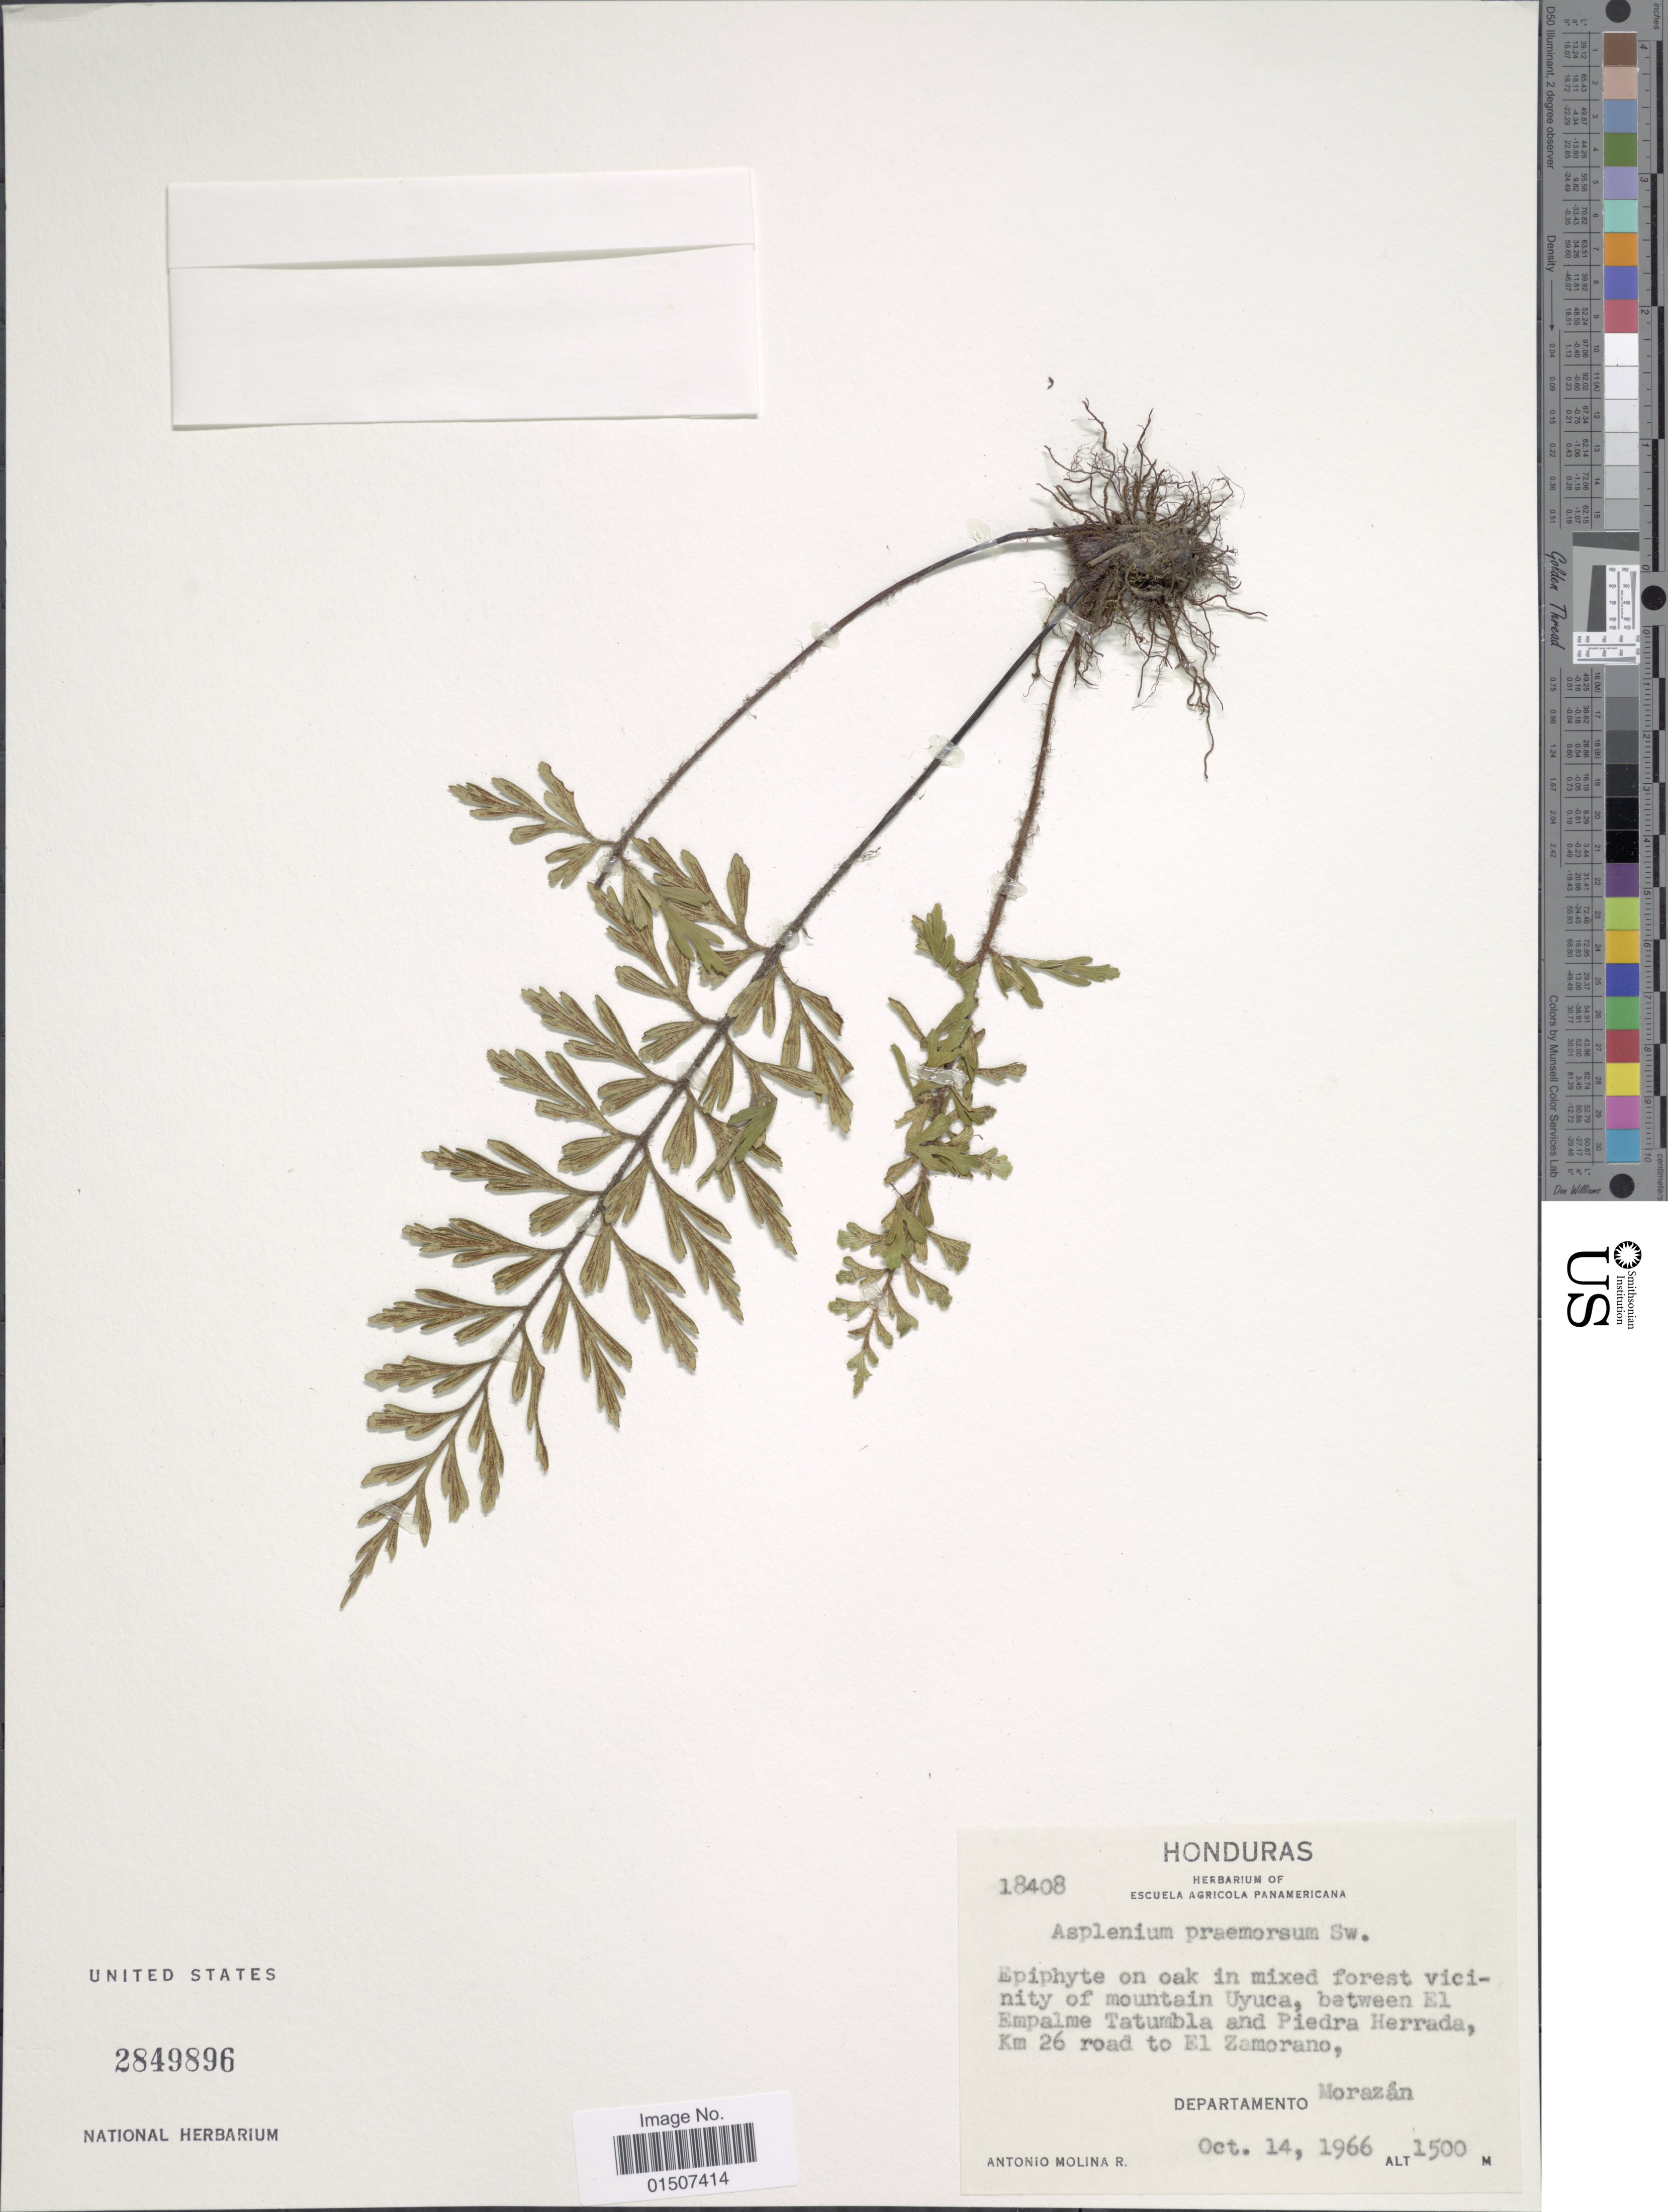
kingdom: Plantae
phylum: Tracheophyta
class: Polypodiopsida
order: Polypodiales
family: Aspleniaceae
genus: Asplenium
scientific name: Asplenium praemorsum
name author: Sw.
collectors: A. Molina R.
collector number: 18408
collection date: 1966-10-14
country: Honduras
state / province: Fco. Morazán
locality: Epiphyte on oak in mixed forest vicinity of mountains Uyuca, between El Empalme Tatumbla and Piedra Herrada, Km 26 road to El Zamorano, Departamento Morazán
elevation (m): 1500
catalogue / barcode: US 2849896